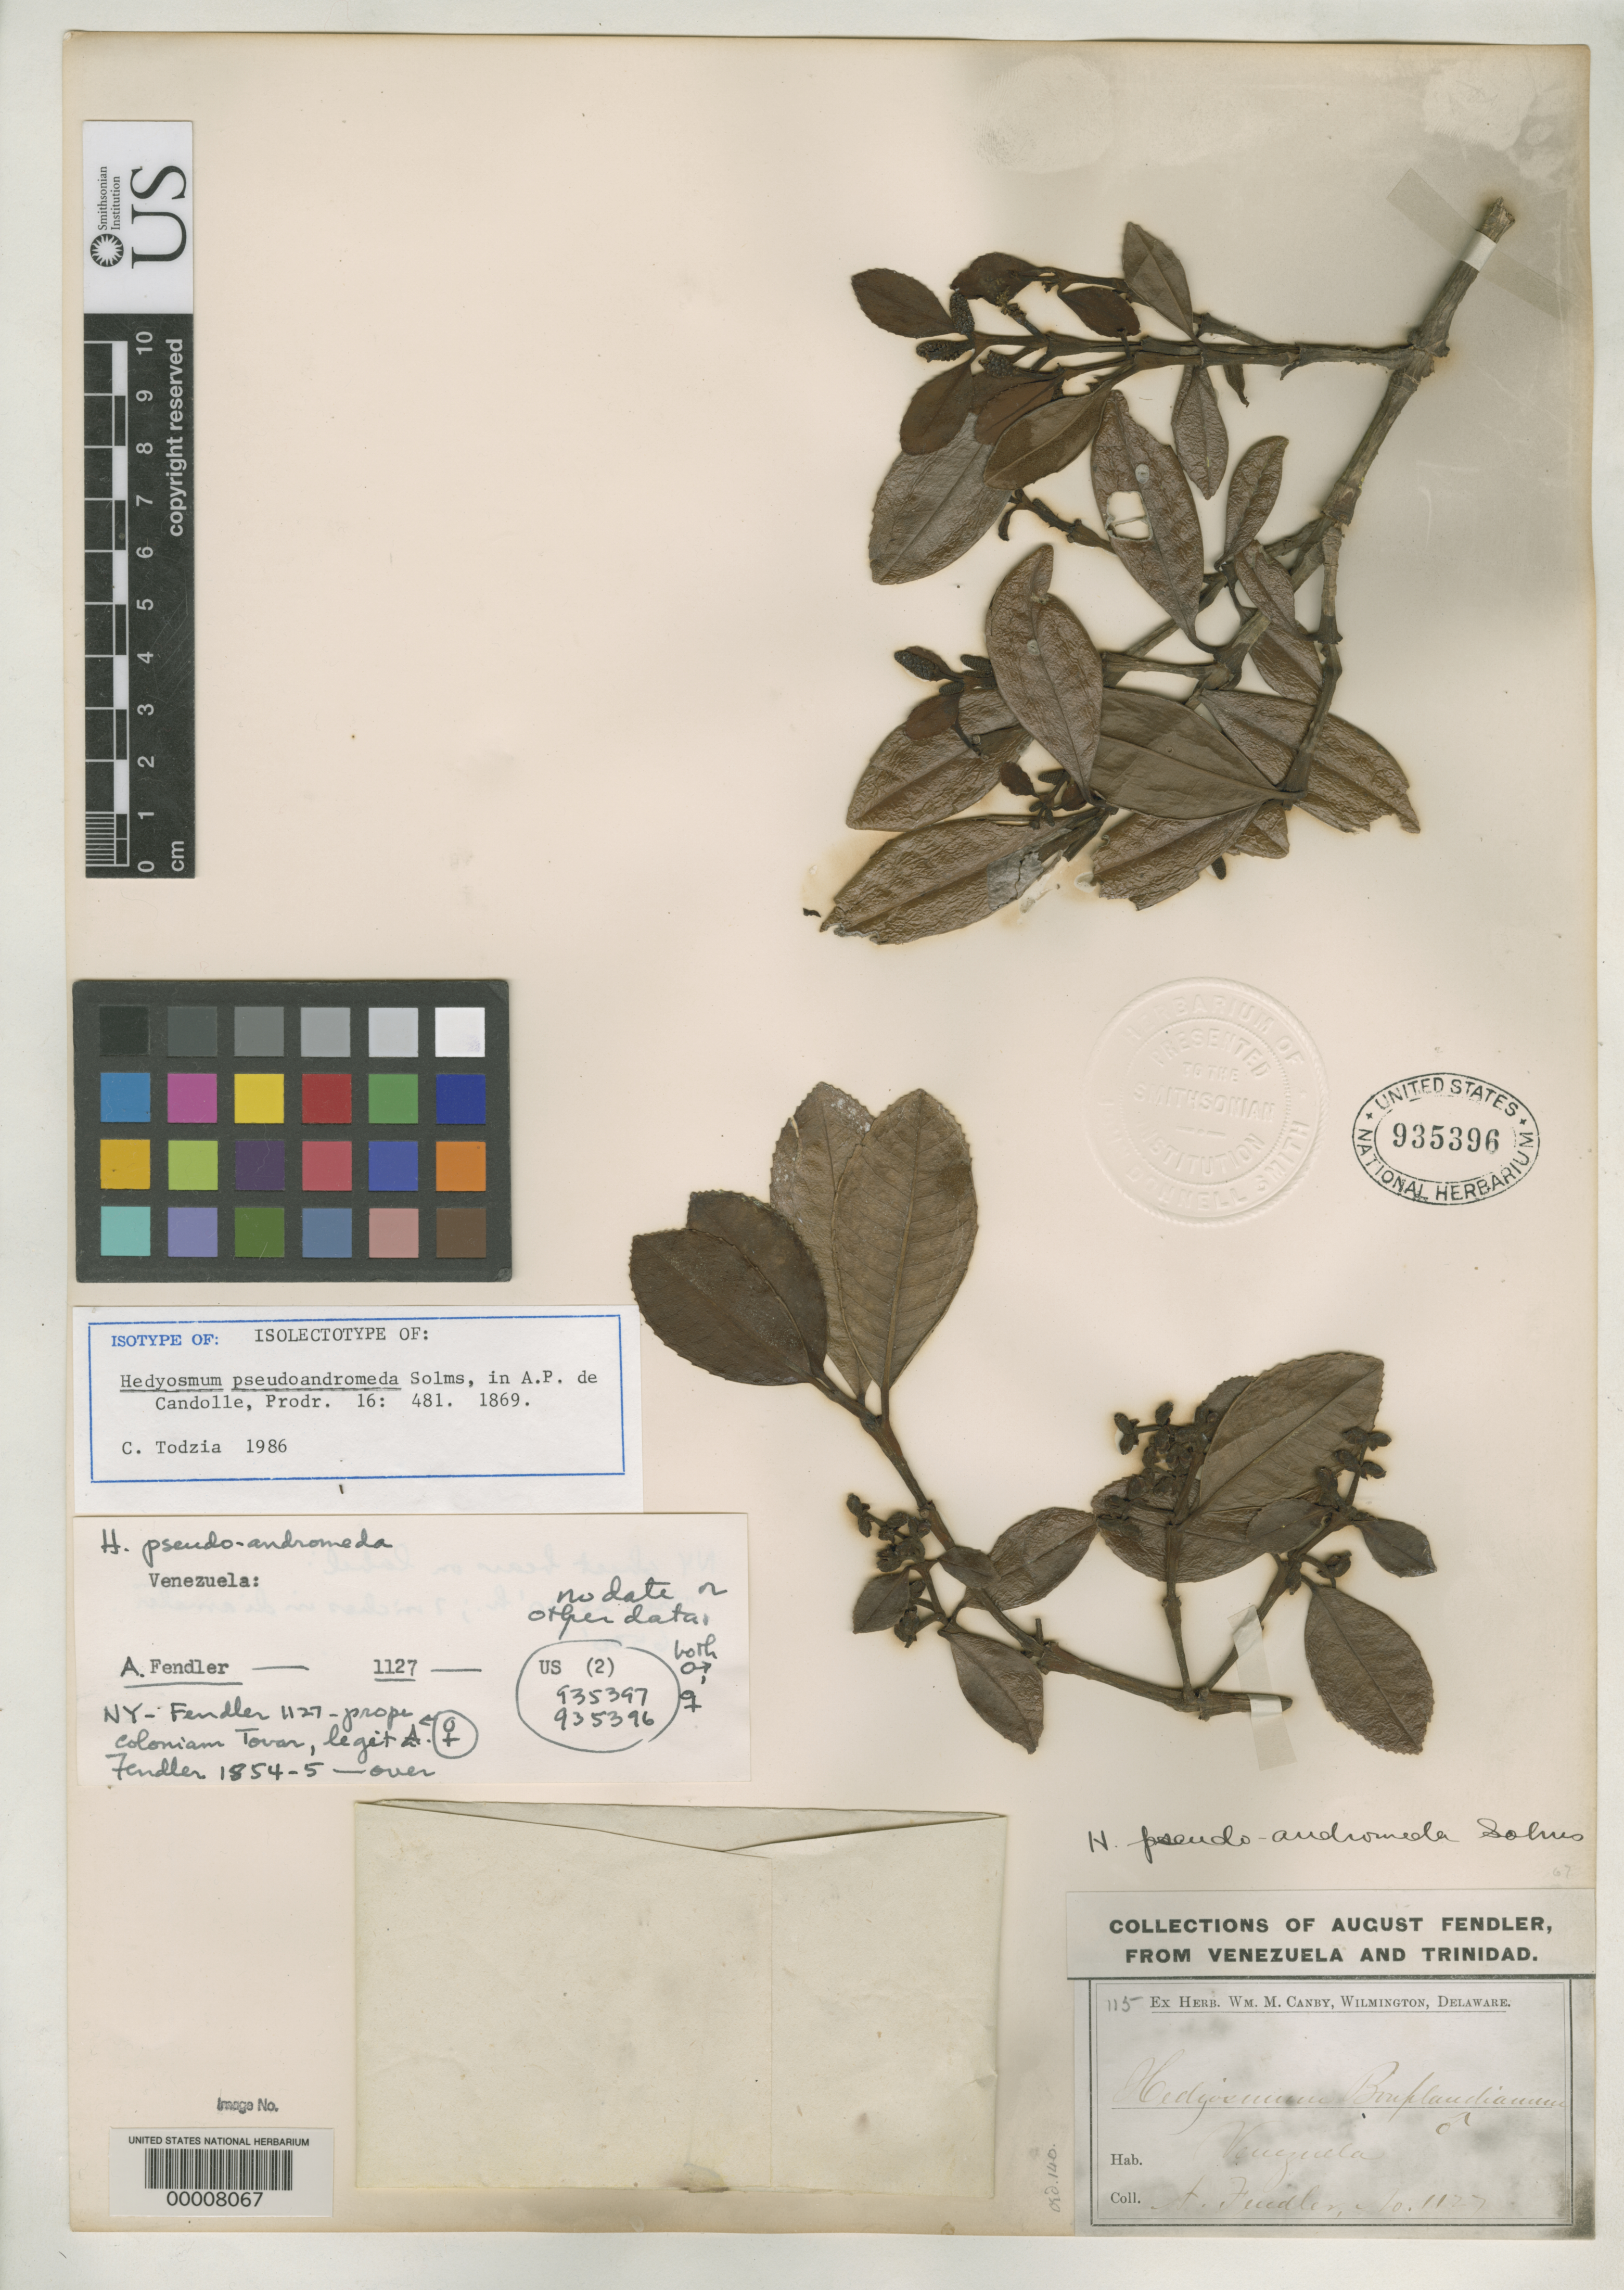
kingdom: Plantae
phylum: Tracheophyta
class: Magnoliopsida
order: Chloranthales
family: Chloranthaceae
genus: Hedyosmum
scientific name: Hedyosmum pseudoandromeda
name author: Solms in DC.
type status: Isolectotype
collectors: A. Fendler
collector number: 1127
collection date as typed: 1854 to -- --- 1855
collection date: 1854/1855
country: Venezuela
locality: Near Colonia Tovar.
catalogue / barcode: US 935396